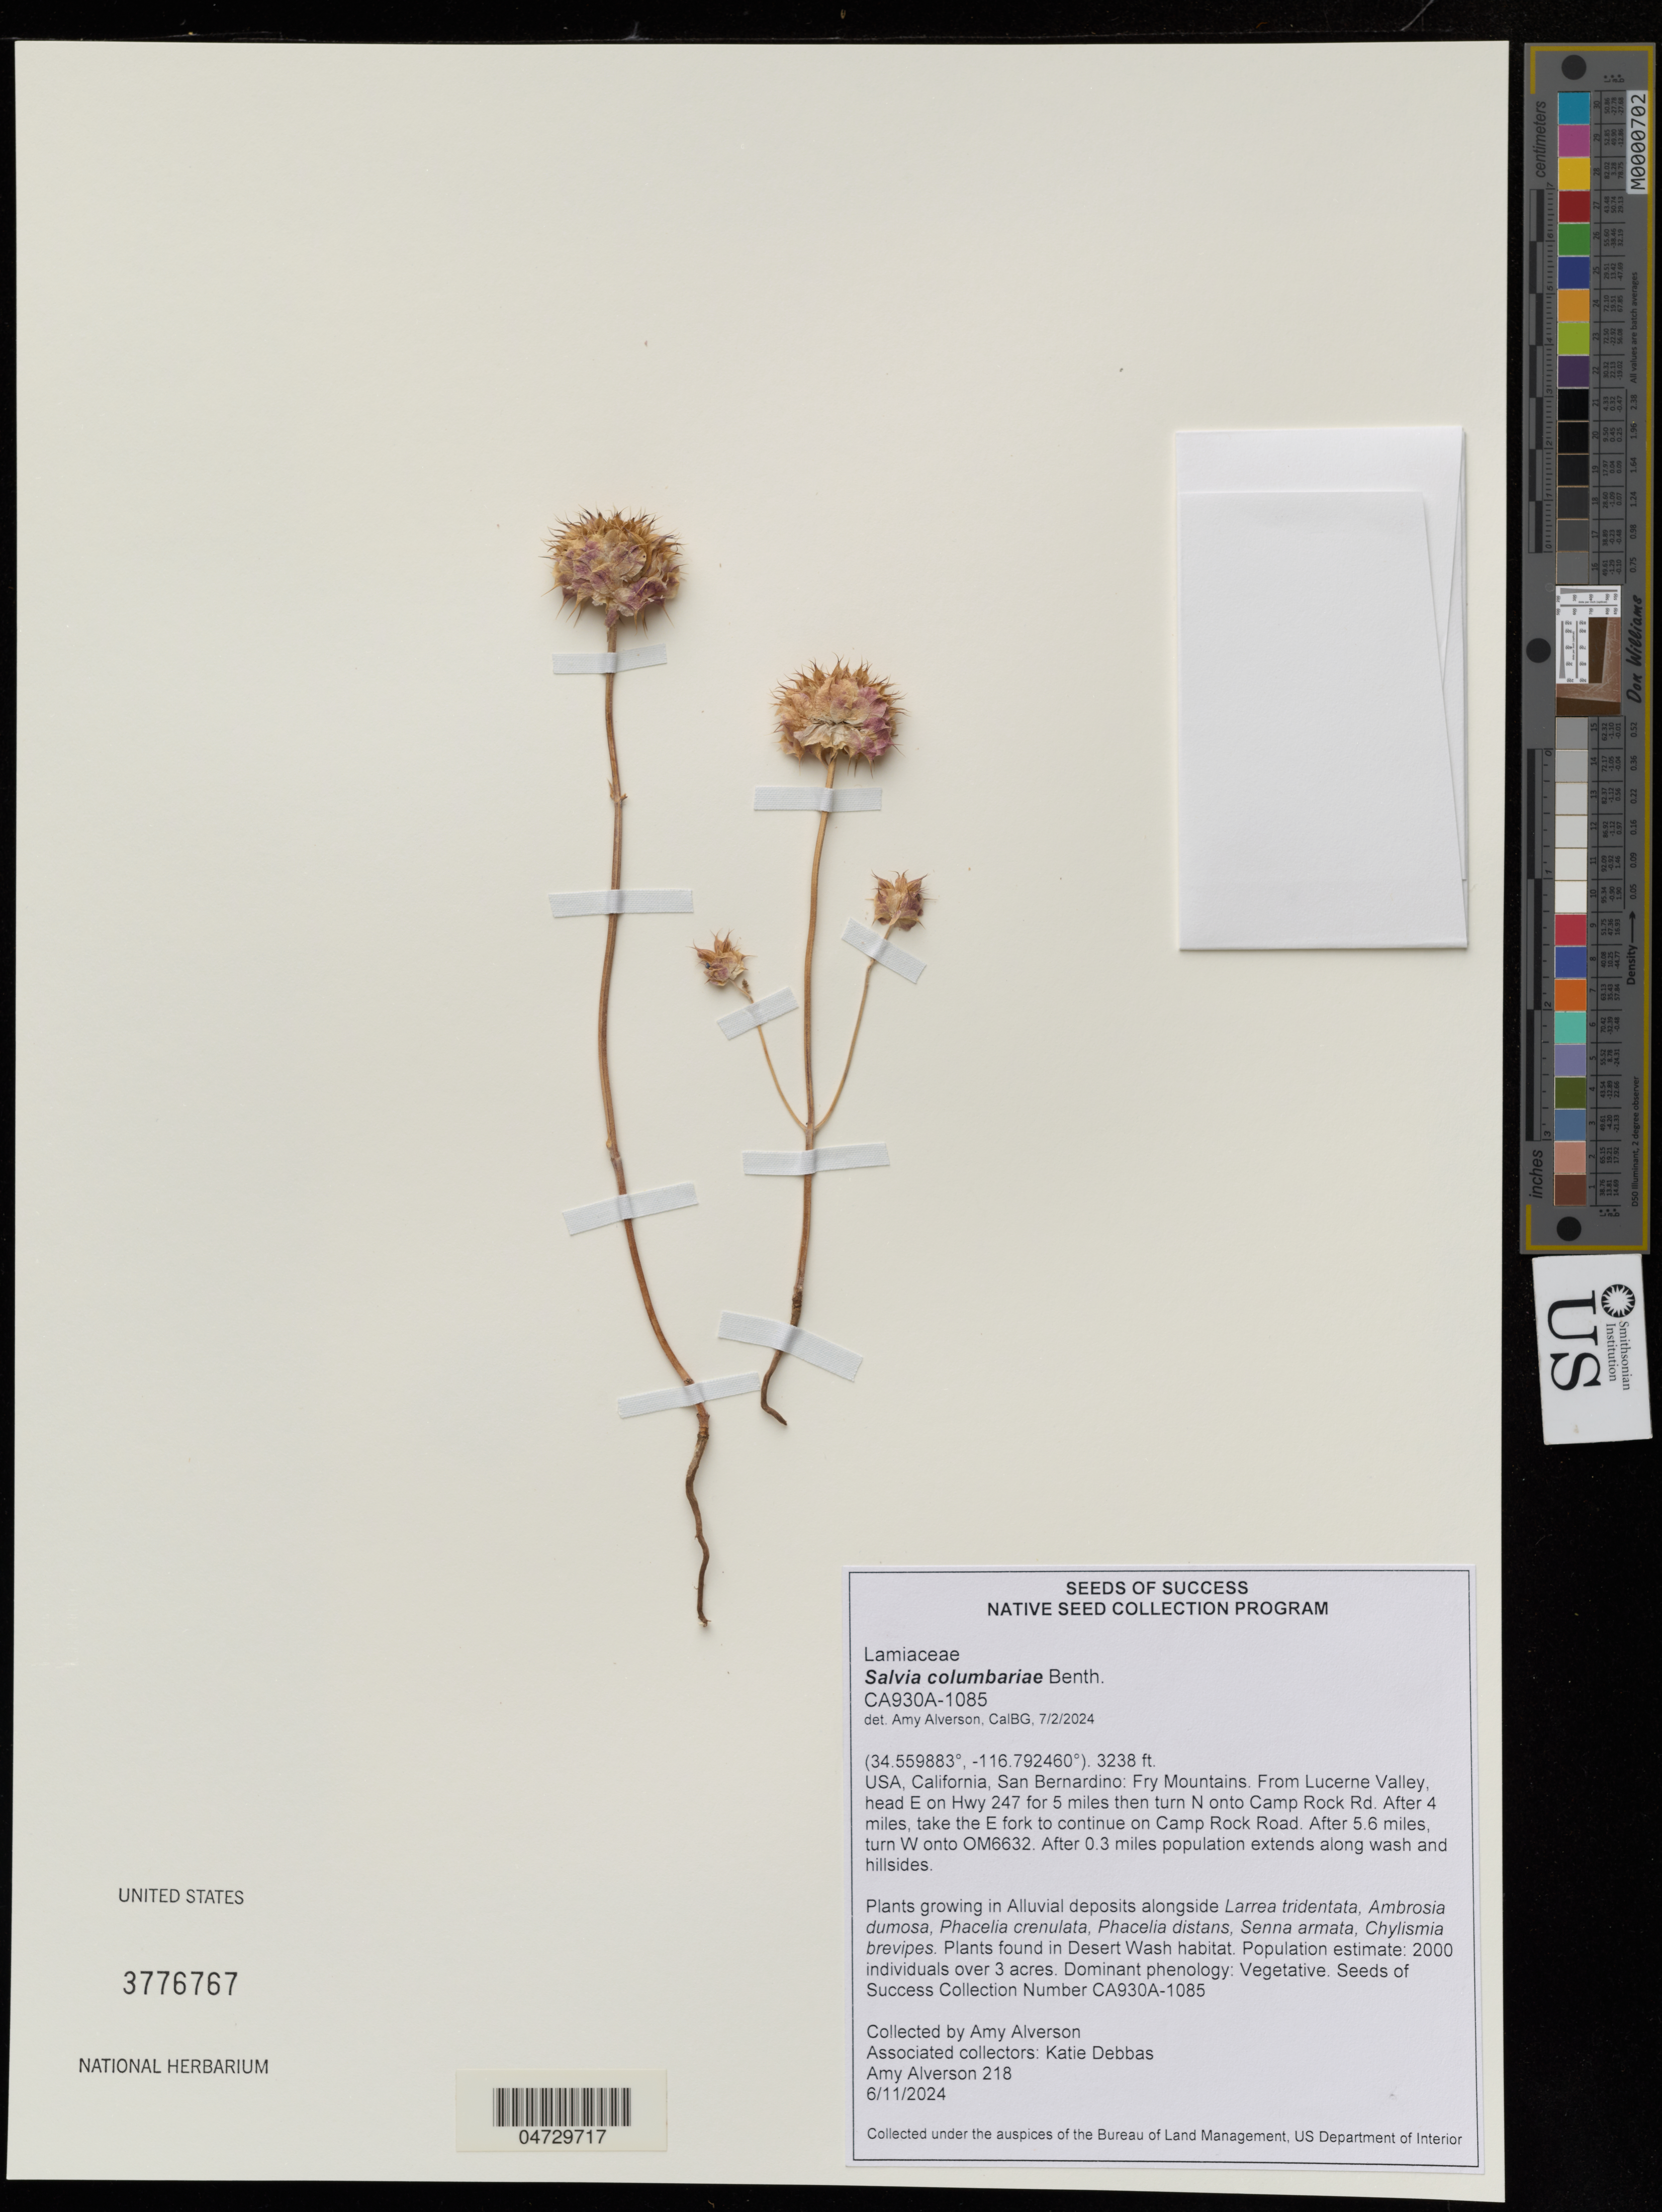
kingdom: Plantae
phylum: Tracheophyta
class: Magnoliopsida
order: Lamiales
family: Lamiaceae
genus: Salvia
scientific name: Salvia columbariae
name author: Benth.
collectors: A. Alverson & K. Debbas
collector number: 218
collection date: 2024-06-11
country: United States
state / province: California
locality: San Bernardino: Fry Mountains. From Lucerne Valley, head E on Hwy 247 for 5 miles then turn N onto Camp Rock Rd. After 4 miles, take the E fork to continue on Camp Rock Road. After 5.6 miles, turn W onto OM6632. After 0.3 miles population extends along wash and hillsides.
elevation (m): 987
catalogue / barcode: US 3776767